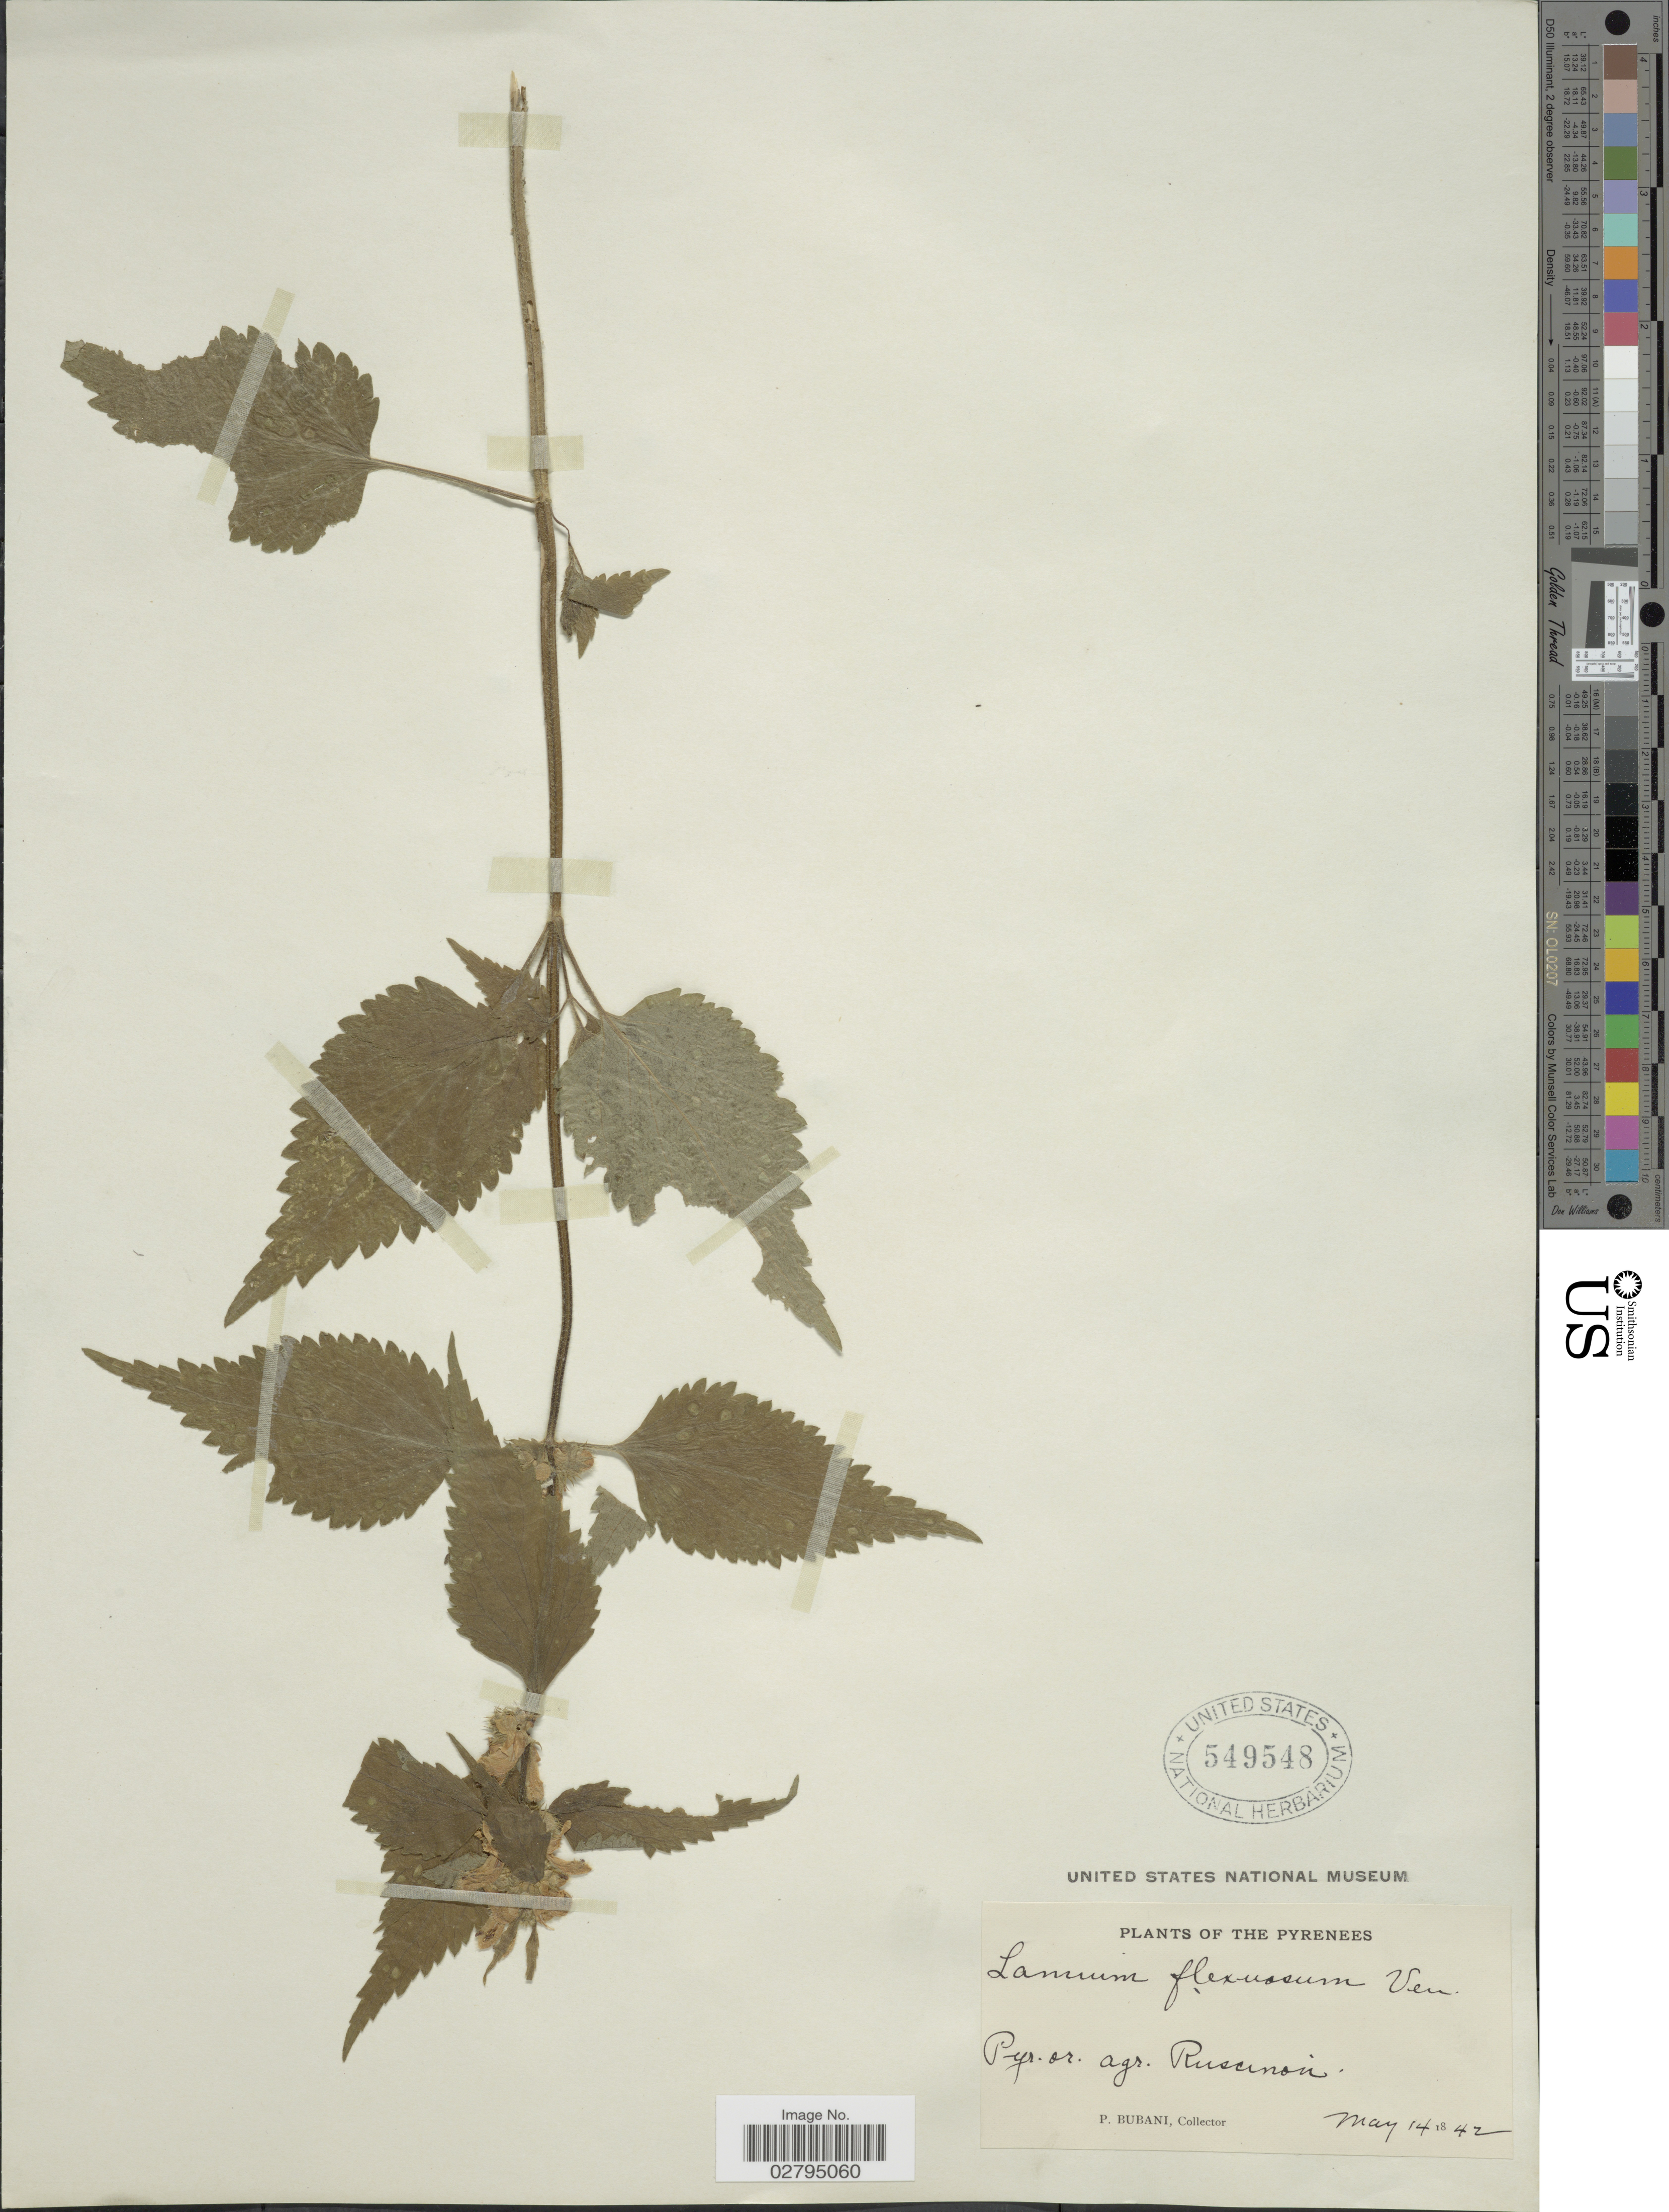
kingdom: Plantae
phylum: Tracheophyta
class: Magnoliopsida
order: Lamiales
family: Lamiaceae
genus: Lamium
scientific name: Lamium flexuosum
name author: Ten.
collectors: P. Bubani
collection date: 1842-05-14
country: France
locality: Pyrenees. Pyr. or. agr. Ruscinon.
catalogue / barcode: US 549548